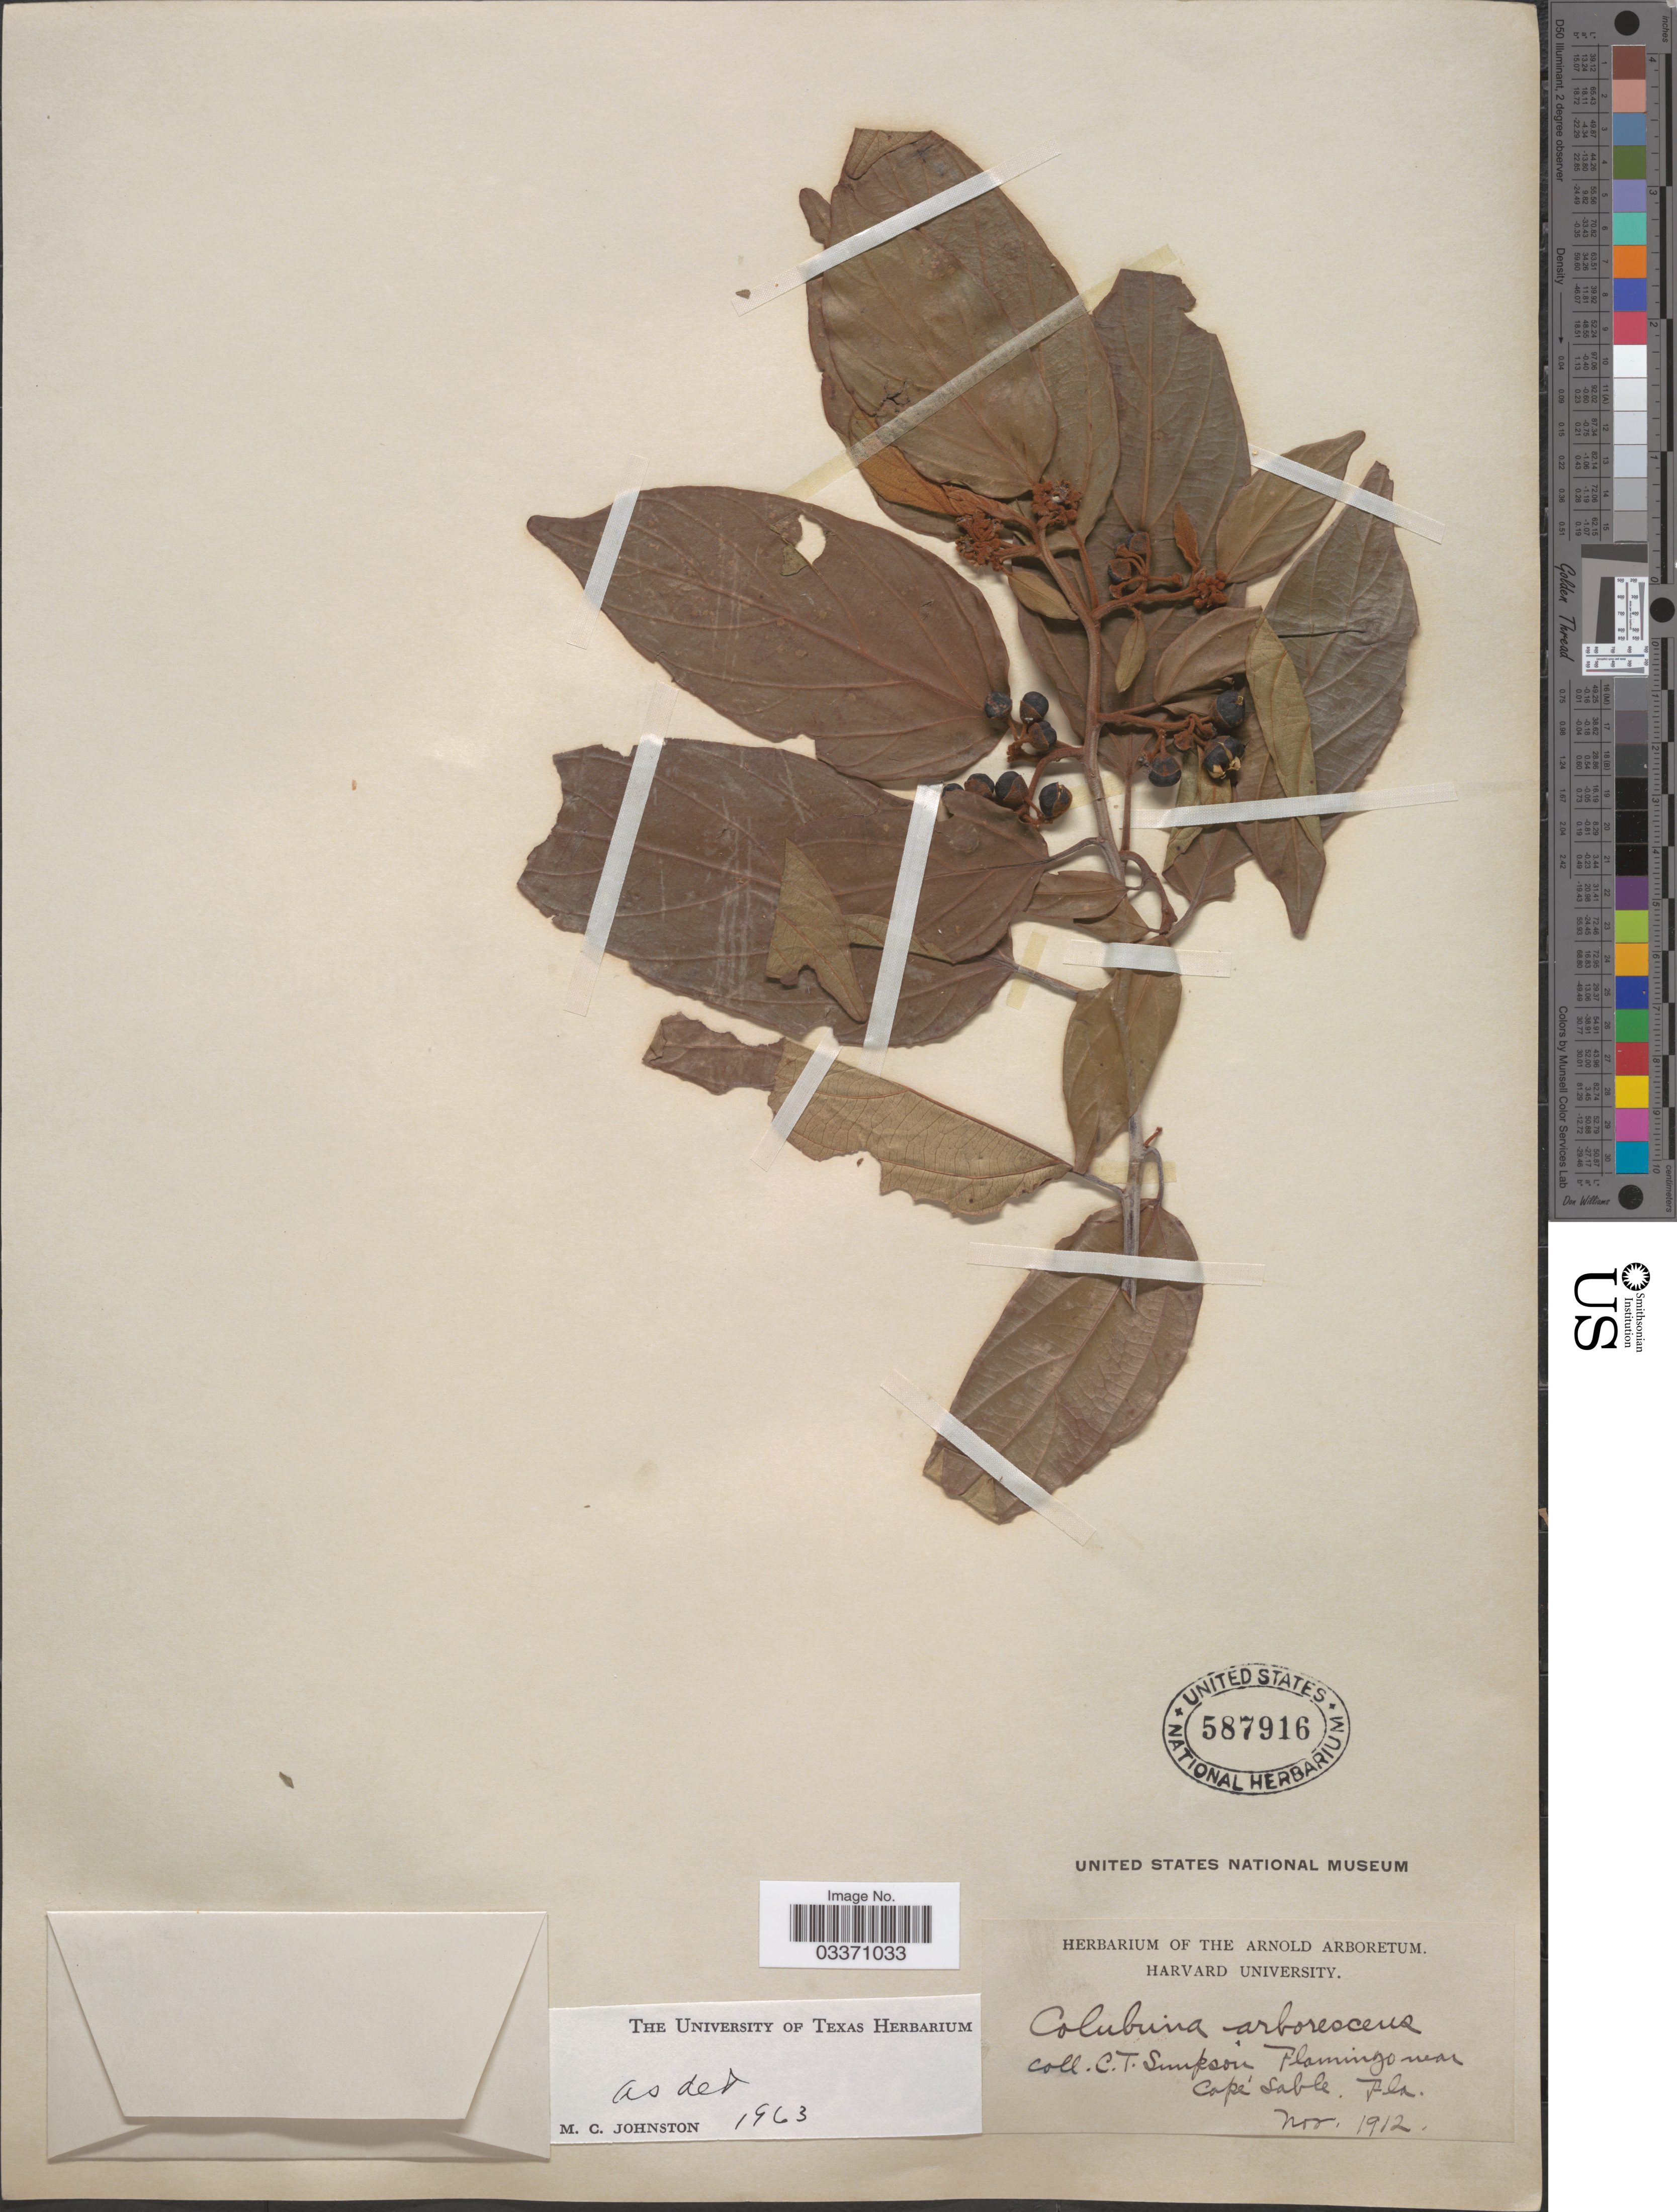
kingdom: Plantae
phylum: Tracheophyta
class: Magnoliopsida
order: Rosales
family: Rhamnaceae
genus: Colubrina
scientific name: Colubrina arborescens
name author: (Mill.) Sarg.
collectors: C. T. Simpson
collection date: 1912-11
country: United States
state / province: Florida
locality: Flamingo near Cape Sable.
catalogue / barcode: US 587916